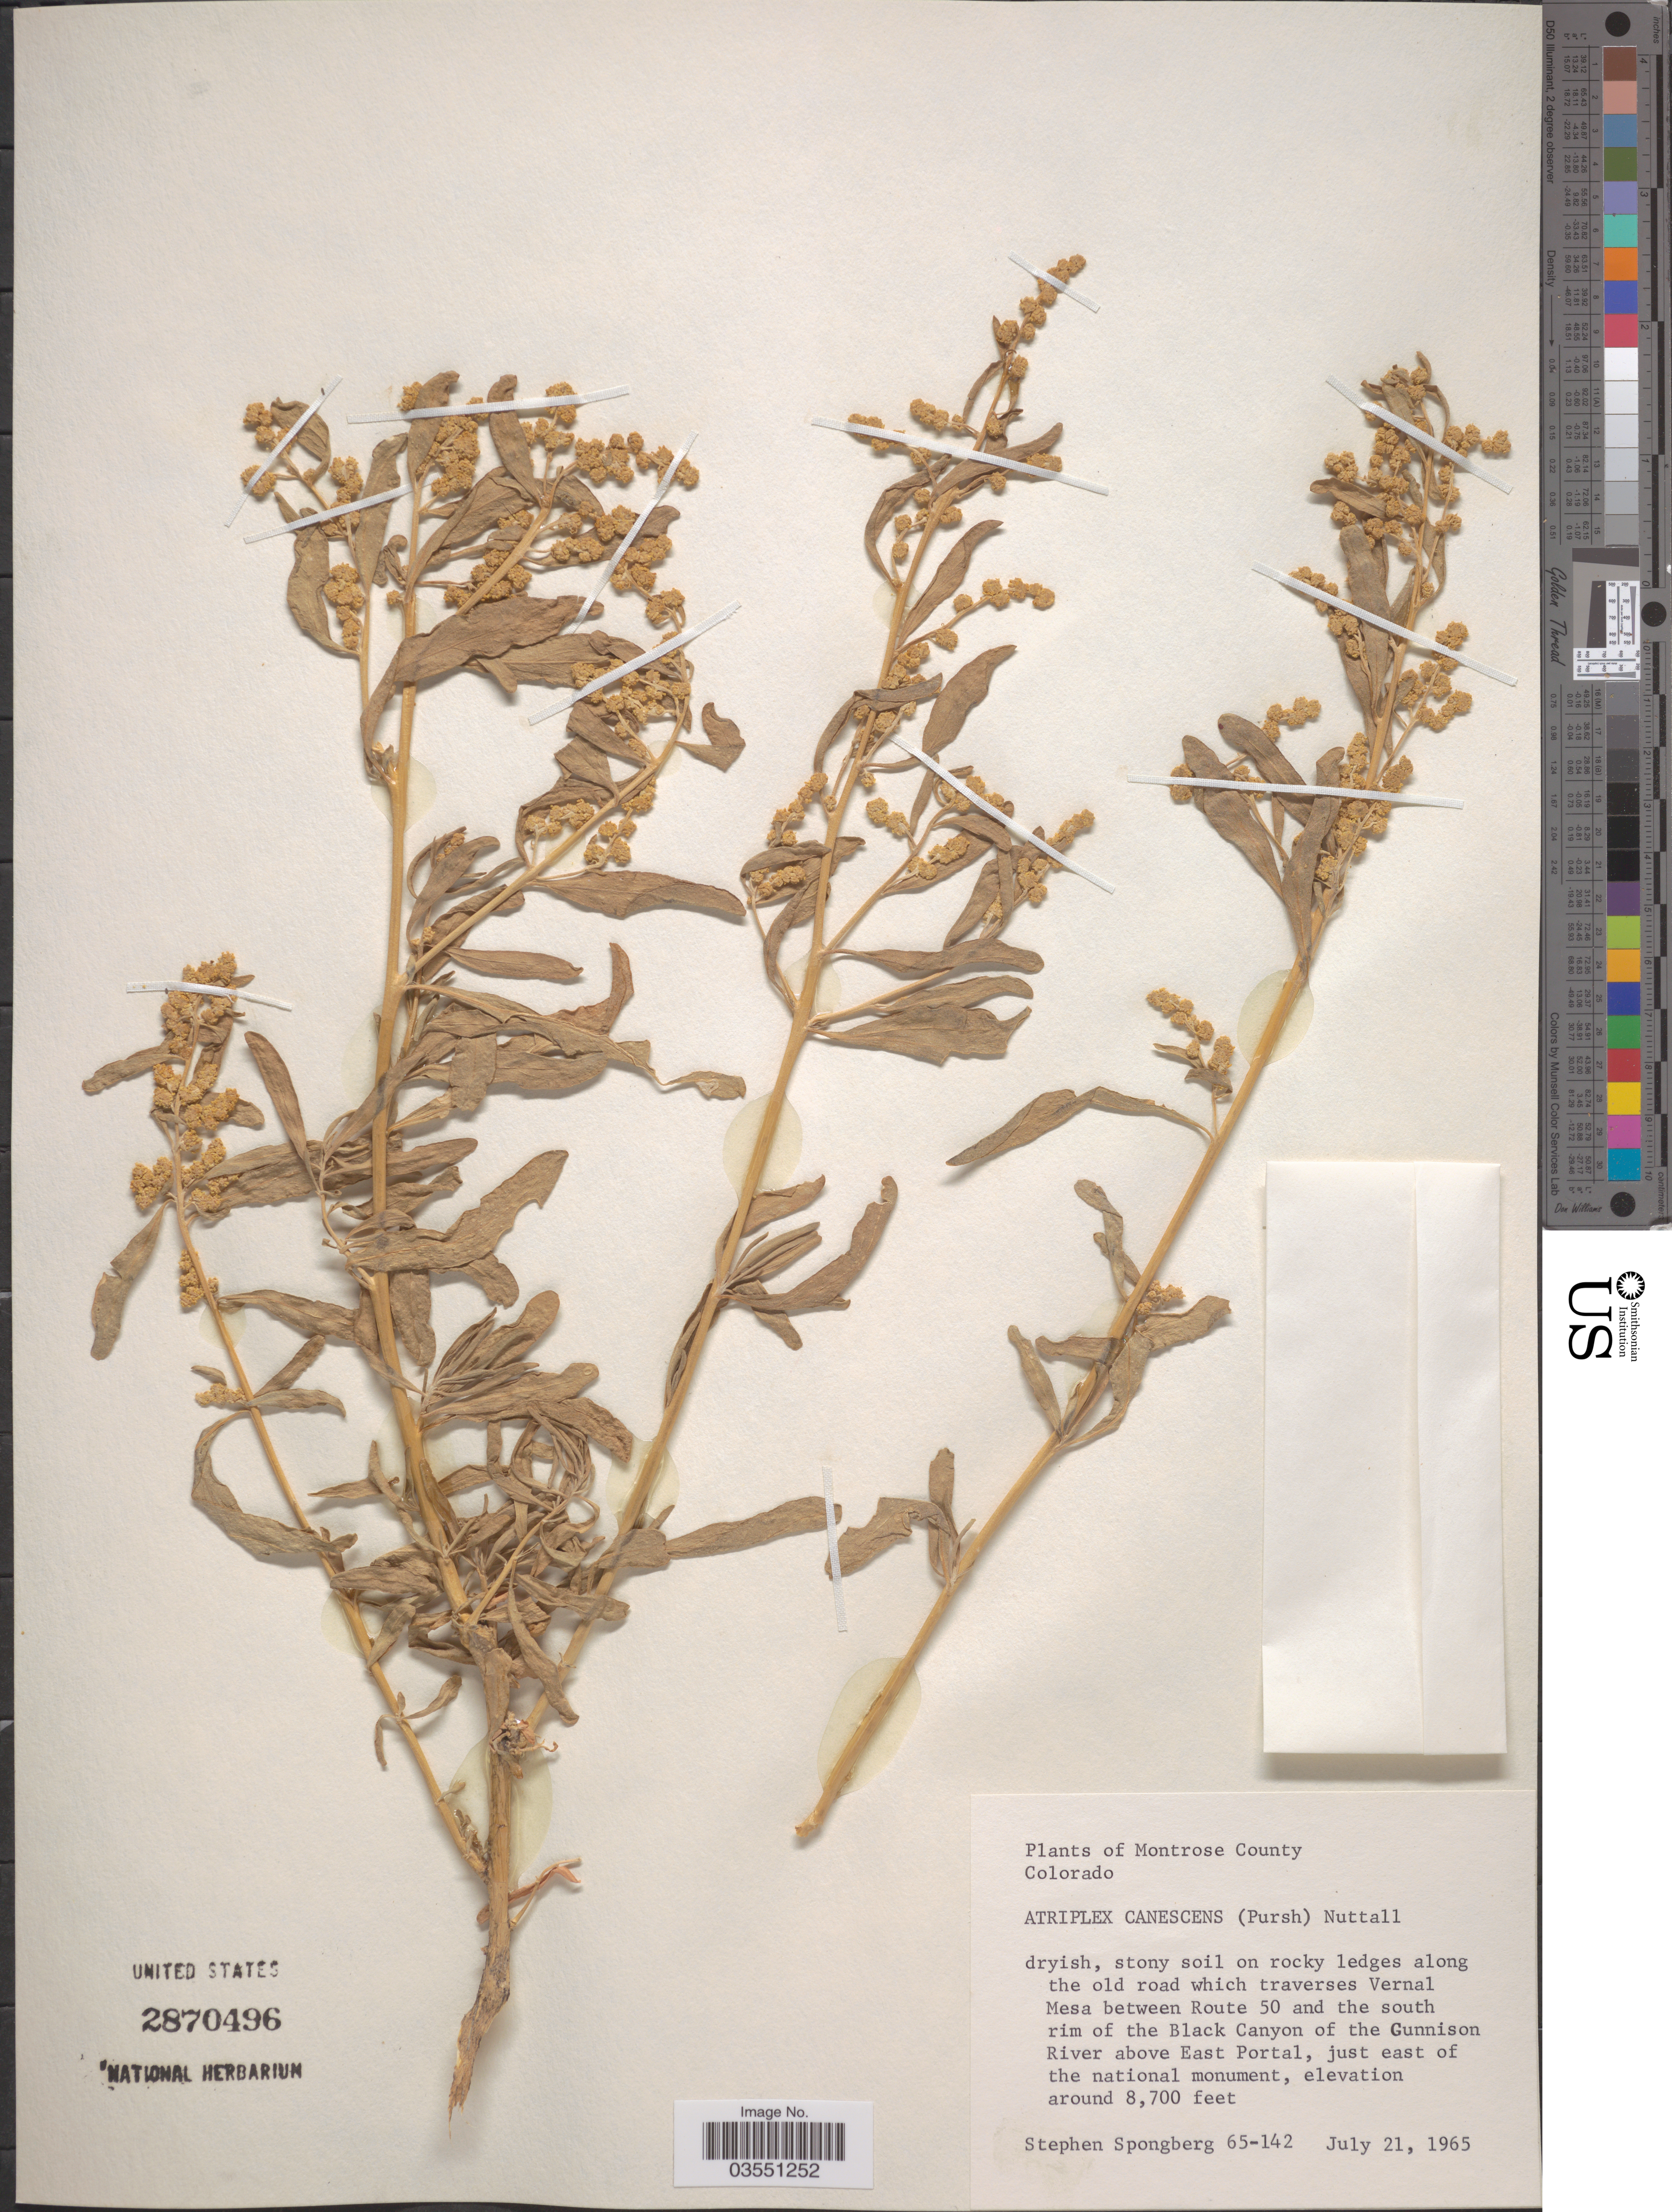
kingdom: Plantae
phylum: Tracheophyta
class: Magnoliopsida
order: Caryophyllales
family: Amaranthaceae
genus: Atriplex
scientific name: Atriplex canescens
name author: (Pursh) Nutt.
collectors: S. A.Spongberg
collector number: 65-142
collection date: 1965-07-21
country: United States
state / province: Colorado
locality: Montrose County. Along the old road which traverses Vernal Mesa between Route 50 and the south rim of the Black Canyon of the Gunnison River above East Portal, just east of the national monument.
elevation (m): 2652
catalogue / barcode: US 2870496